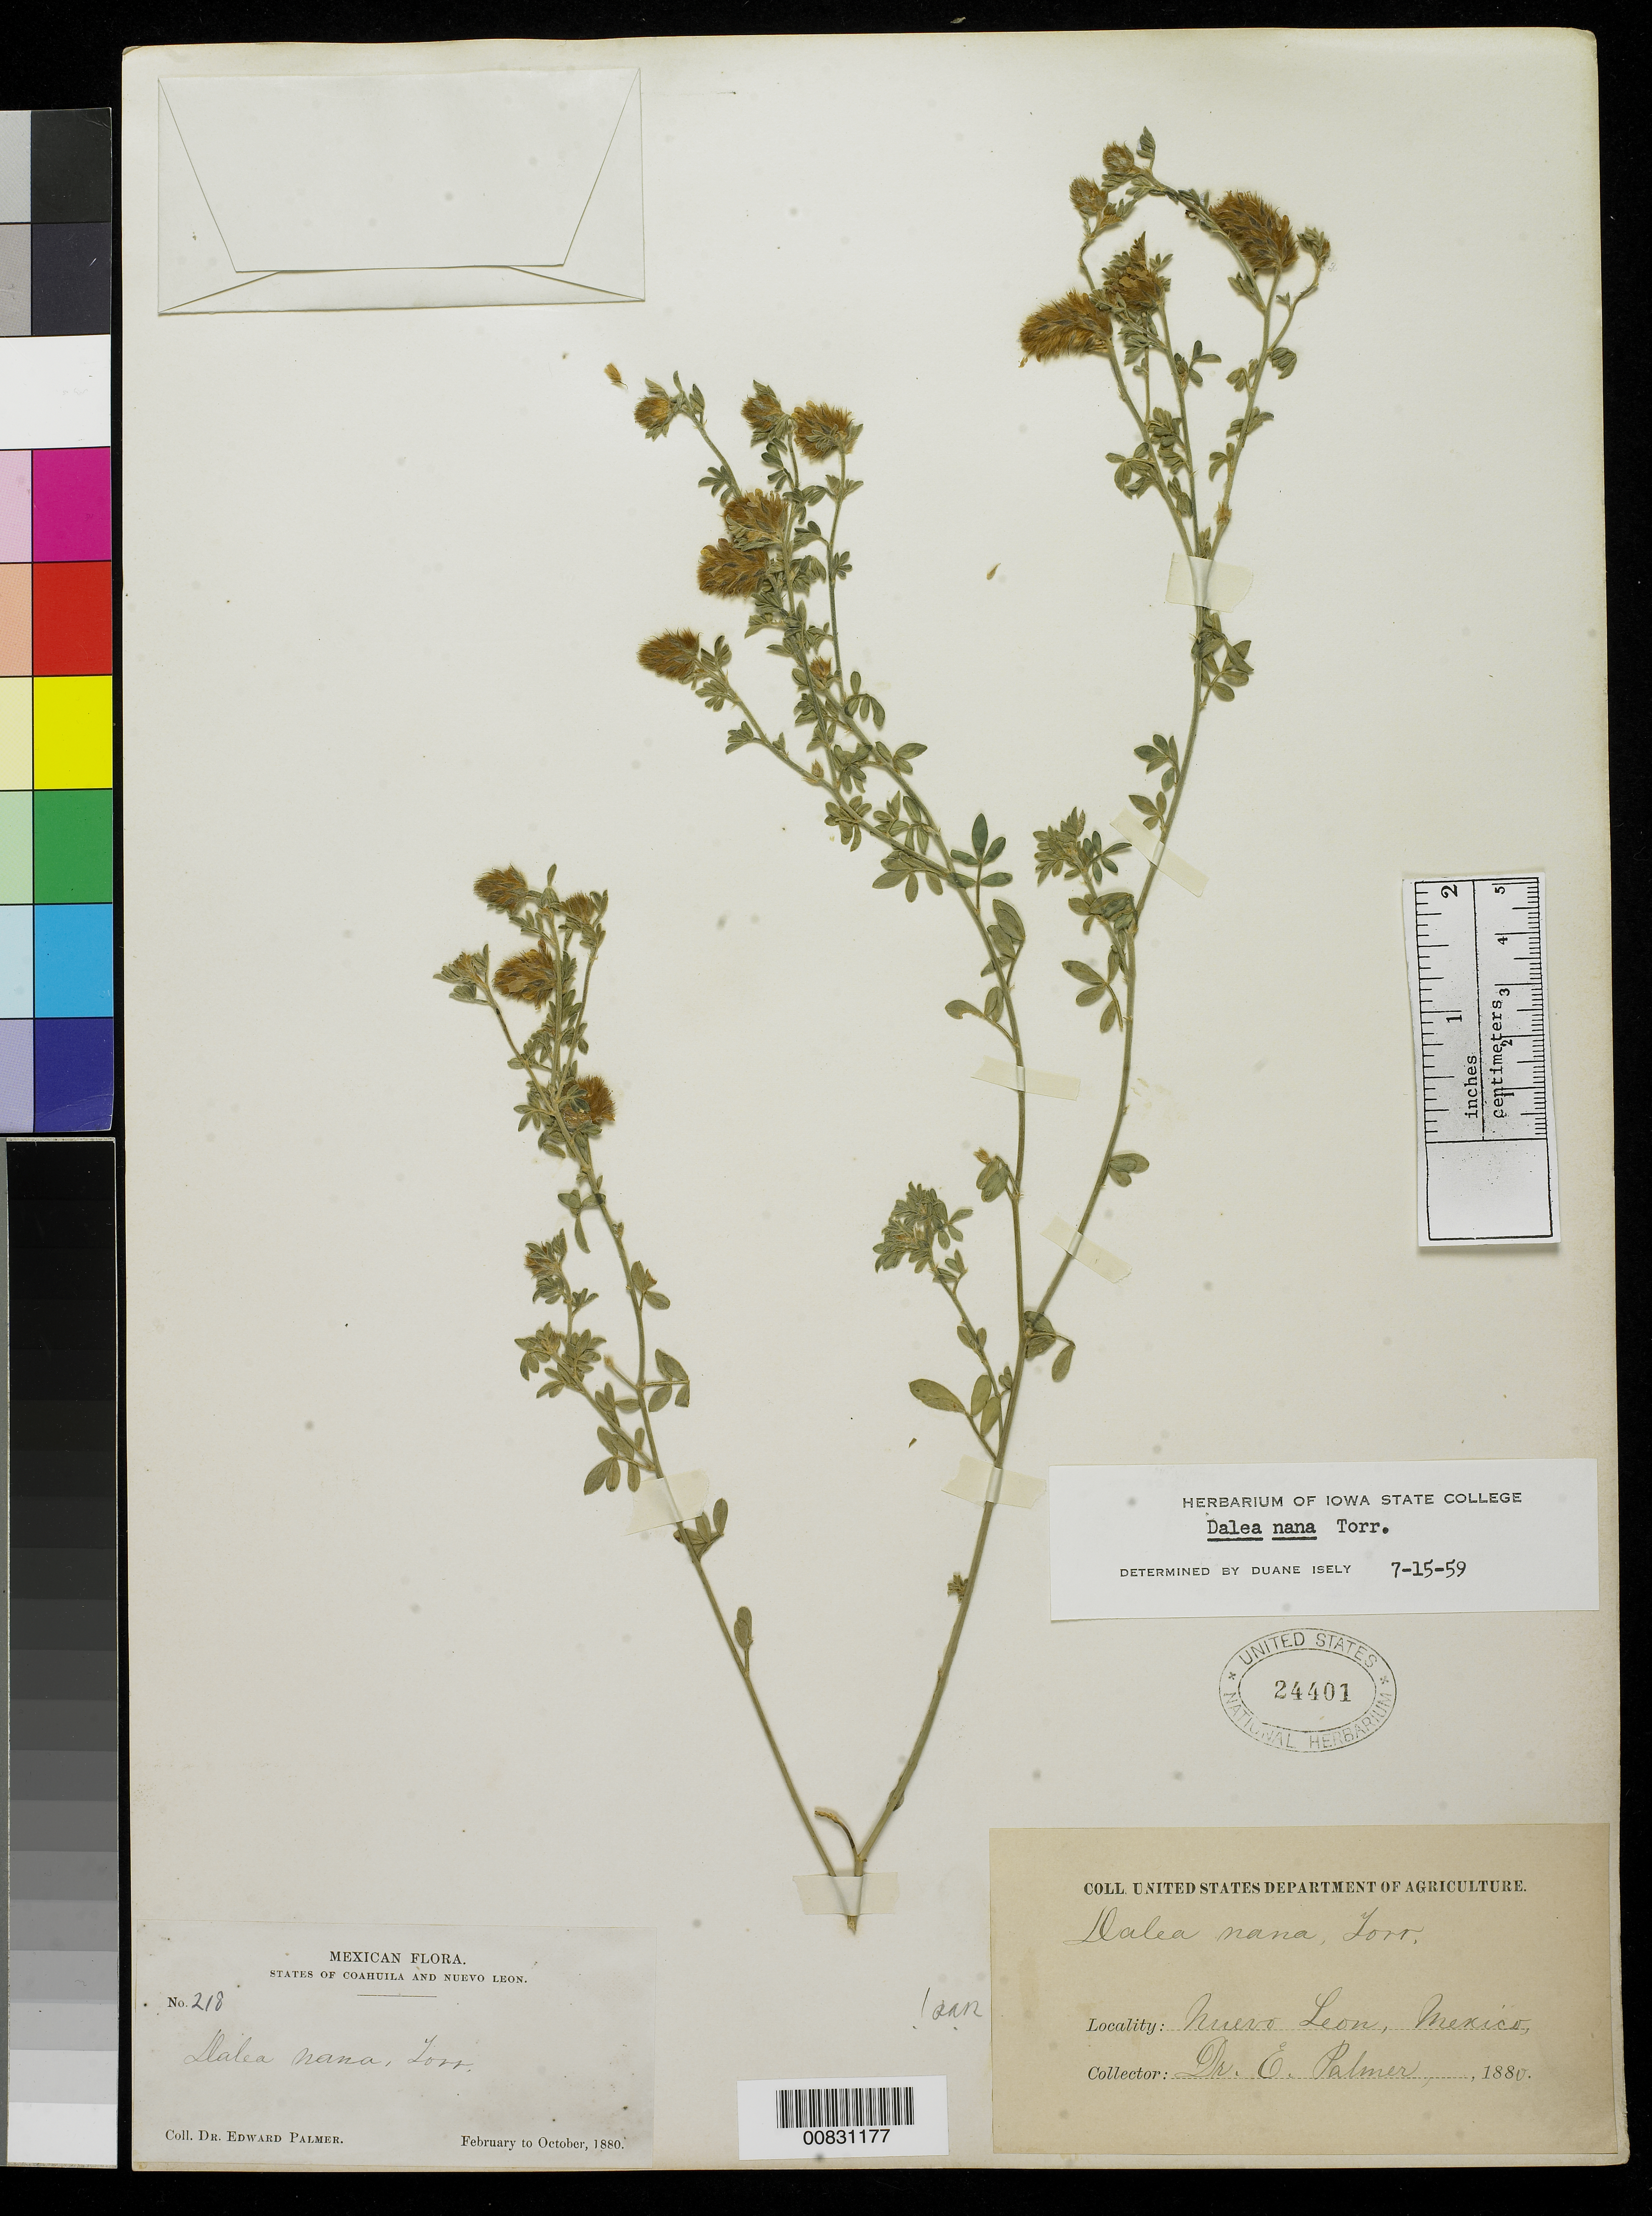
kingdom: Plantae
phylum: Tracheophyta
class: Magnoliopsida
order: Fabales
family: Fabaceae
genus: Dalea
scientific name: Dalea nana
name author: Torr. & A. Gray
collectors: E. Palmer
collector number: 218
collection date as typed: Feb 1880 to -- Oct 1880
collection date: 1880-02/1880-10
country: Mexico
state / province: Nuevo León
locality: Nuevo León.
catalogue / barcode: US 24401